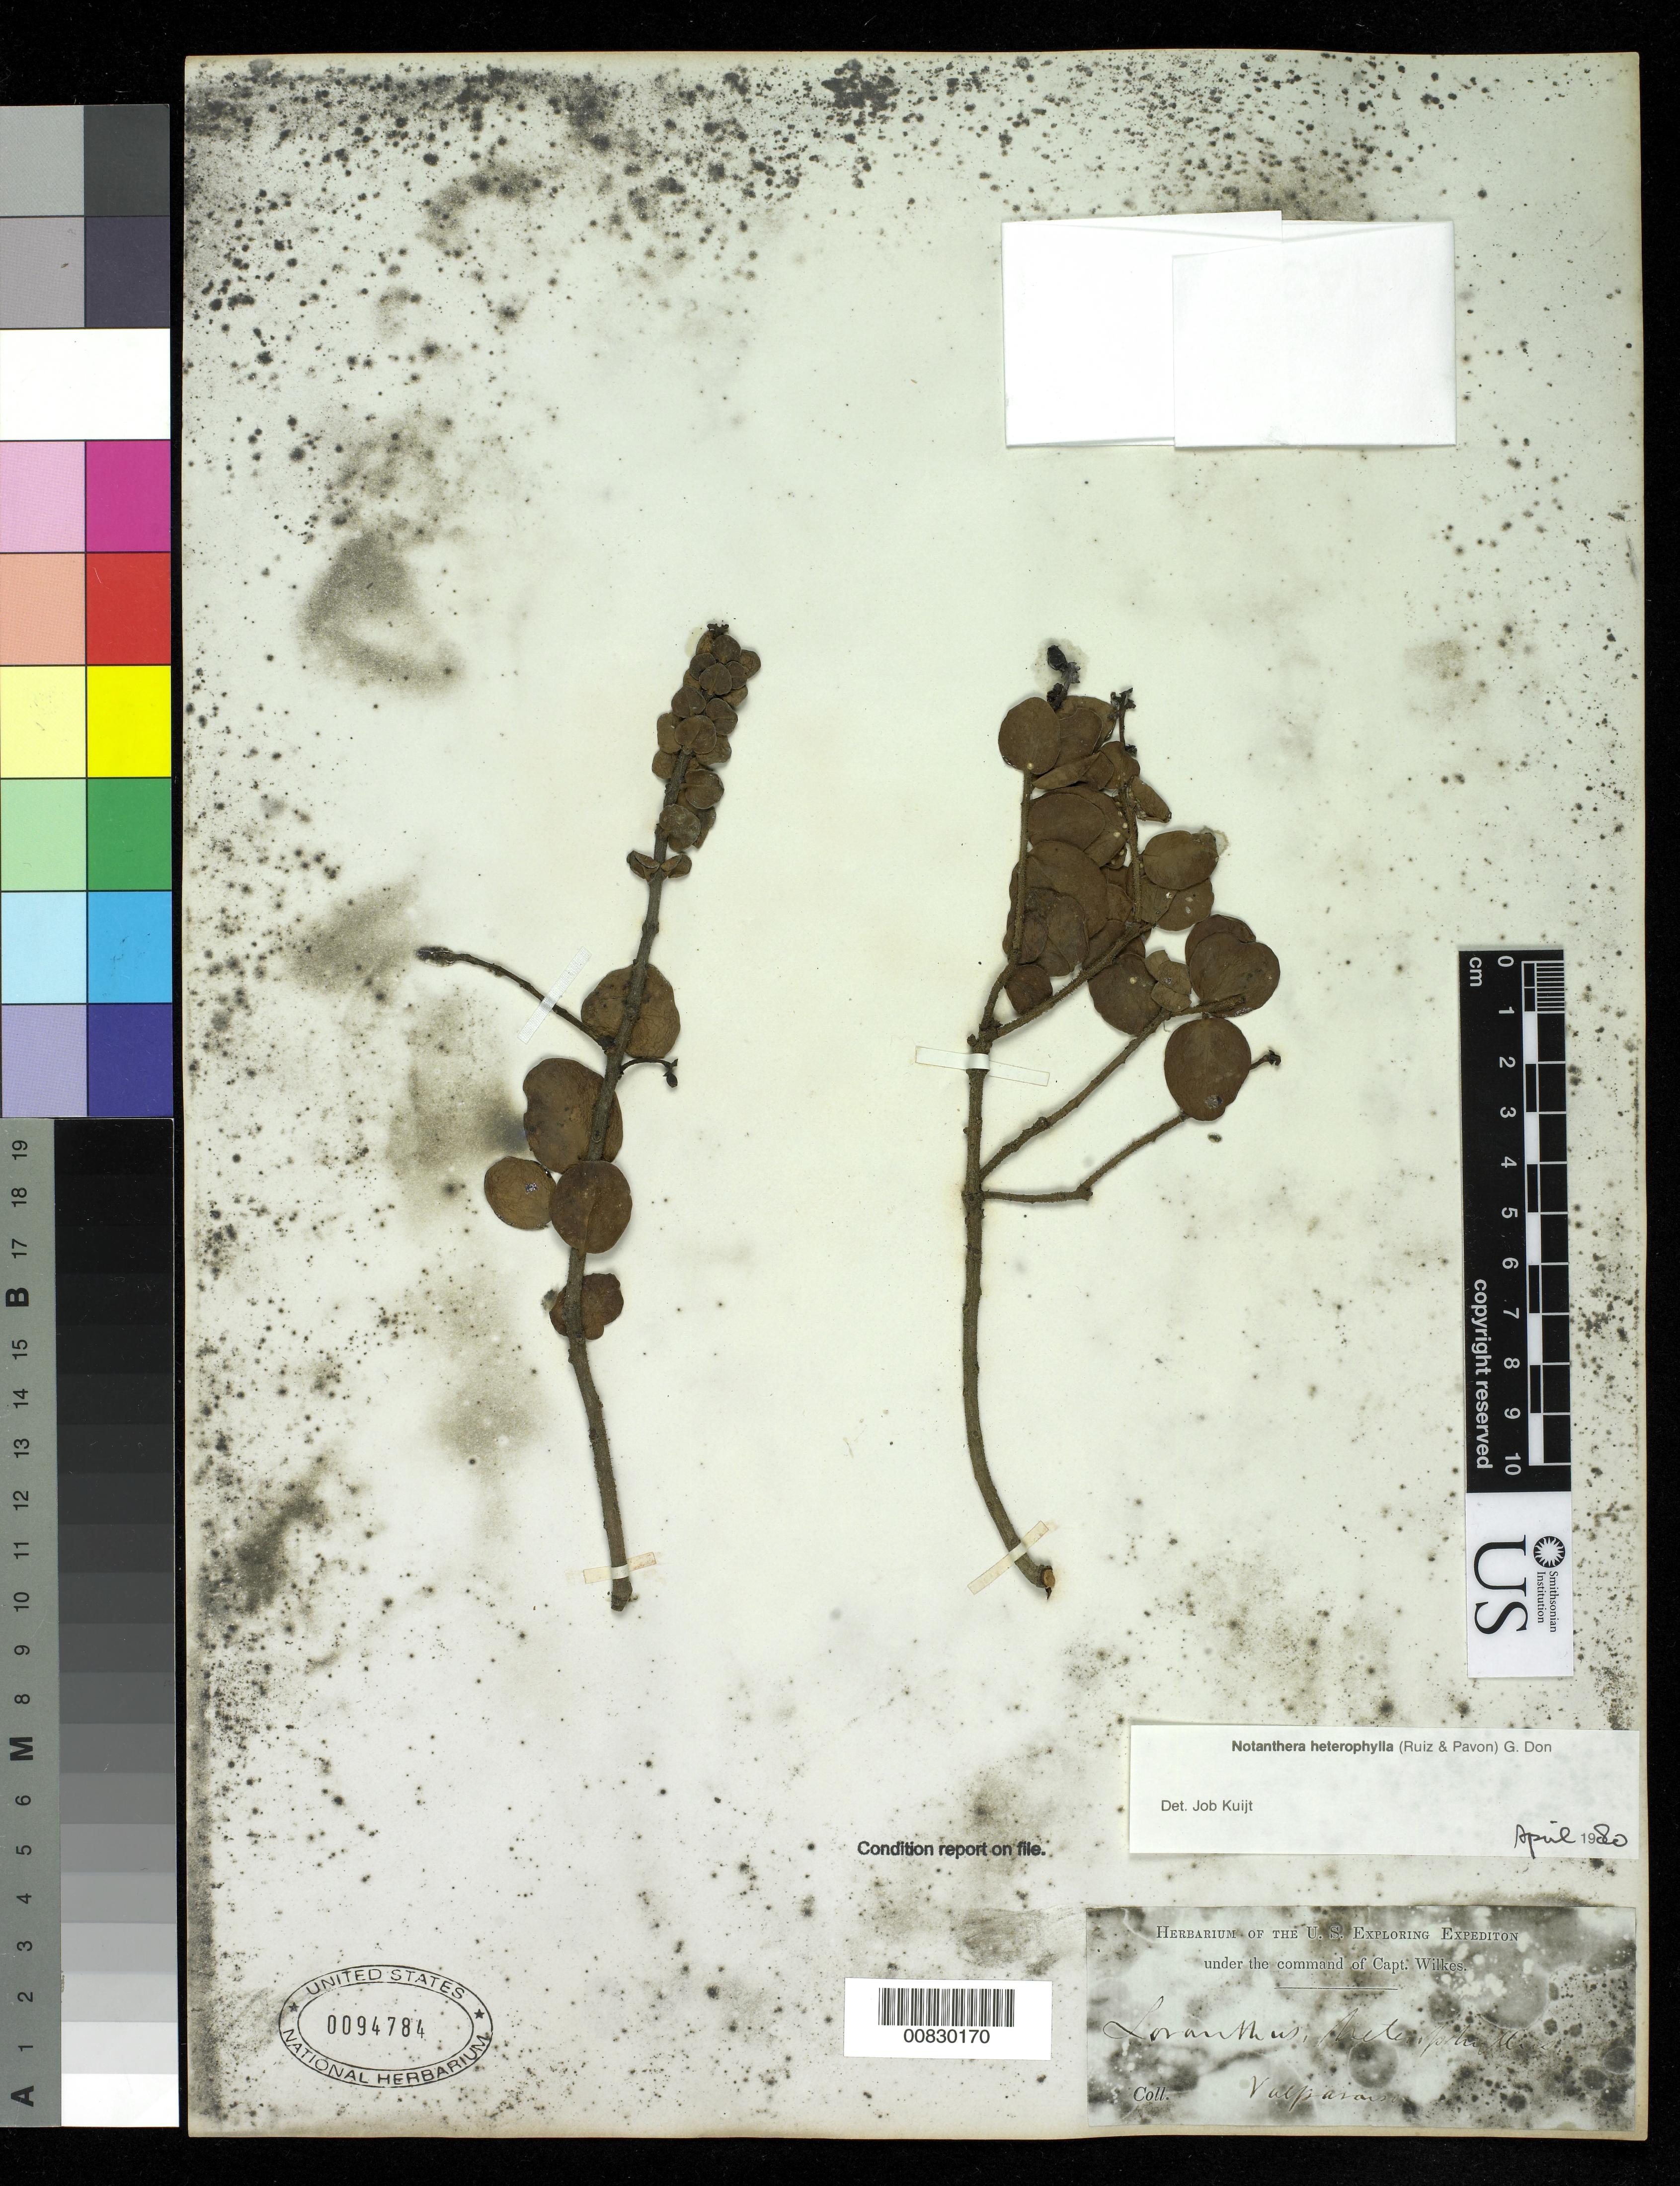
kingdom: Plantae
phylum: Tracheophyta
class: Magnoliopsida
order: Santalales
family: Loranthaceae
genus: Notanthera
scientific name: Notanthera heterophylla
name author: (Ruiz & Pav.) G. Don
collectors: Wilkes Explor. Exped.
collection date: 1838/1842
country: Chile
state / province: Valparaíso (V)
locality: Valparaiso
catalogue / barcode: US 94784